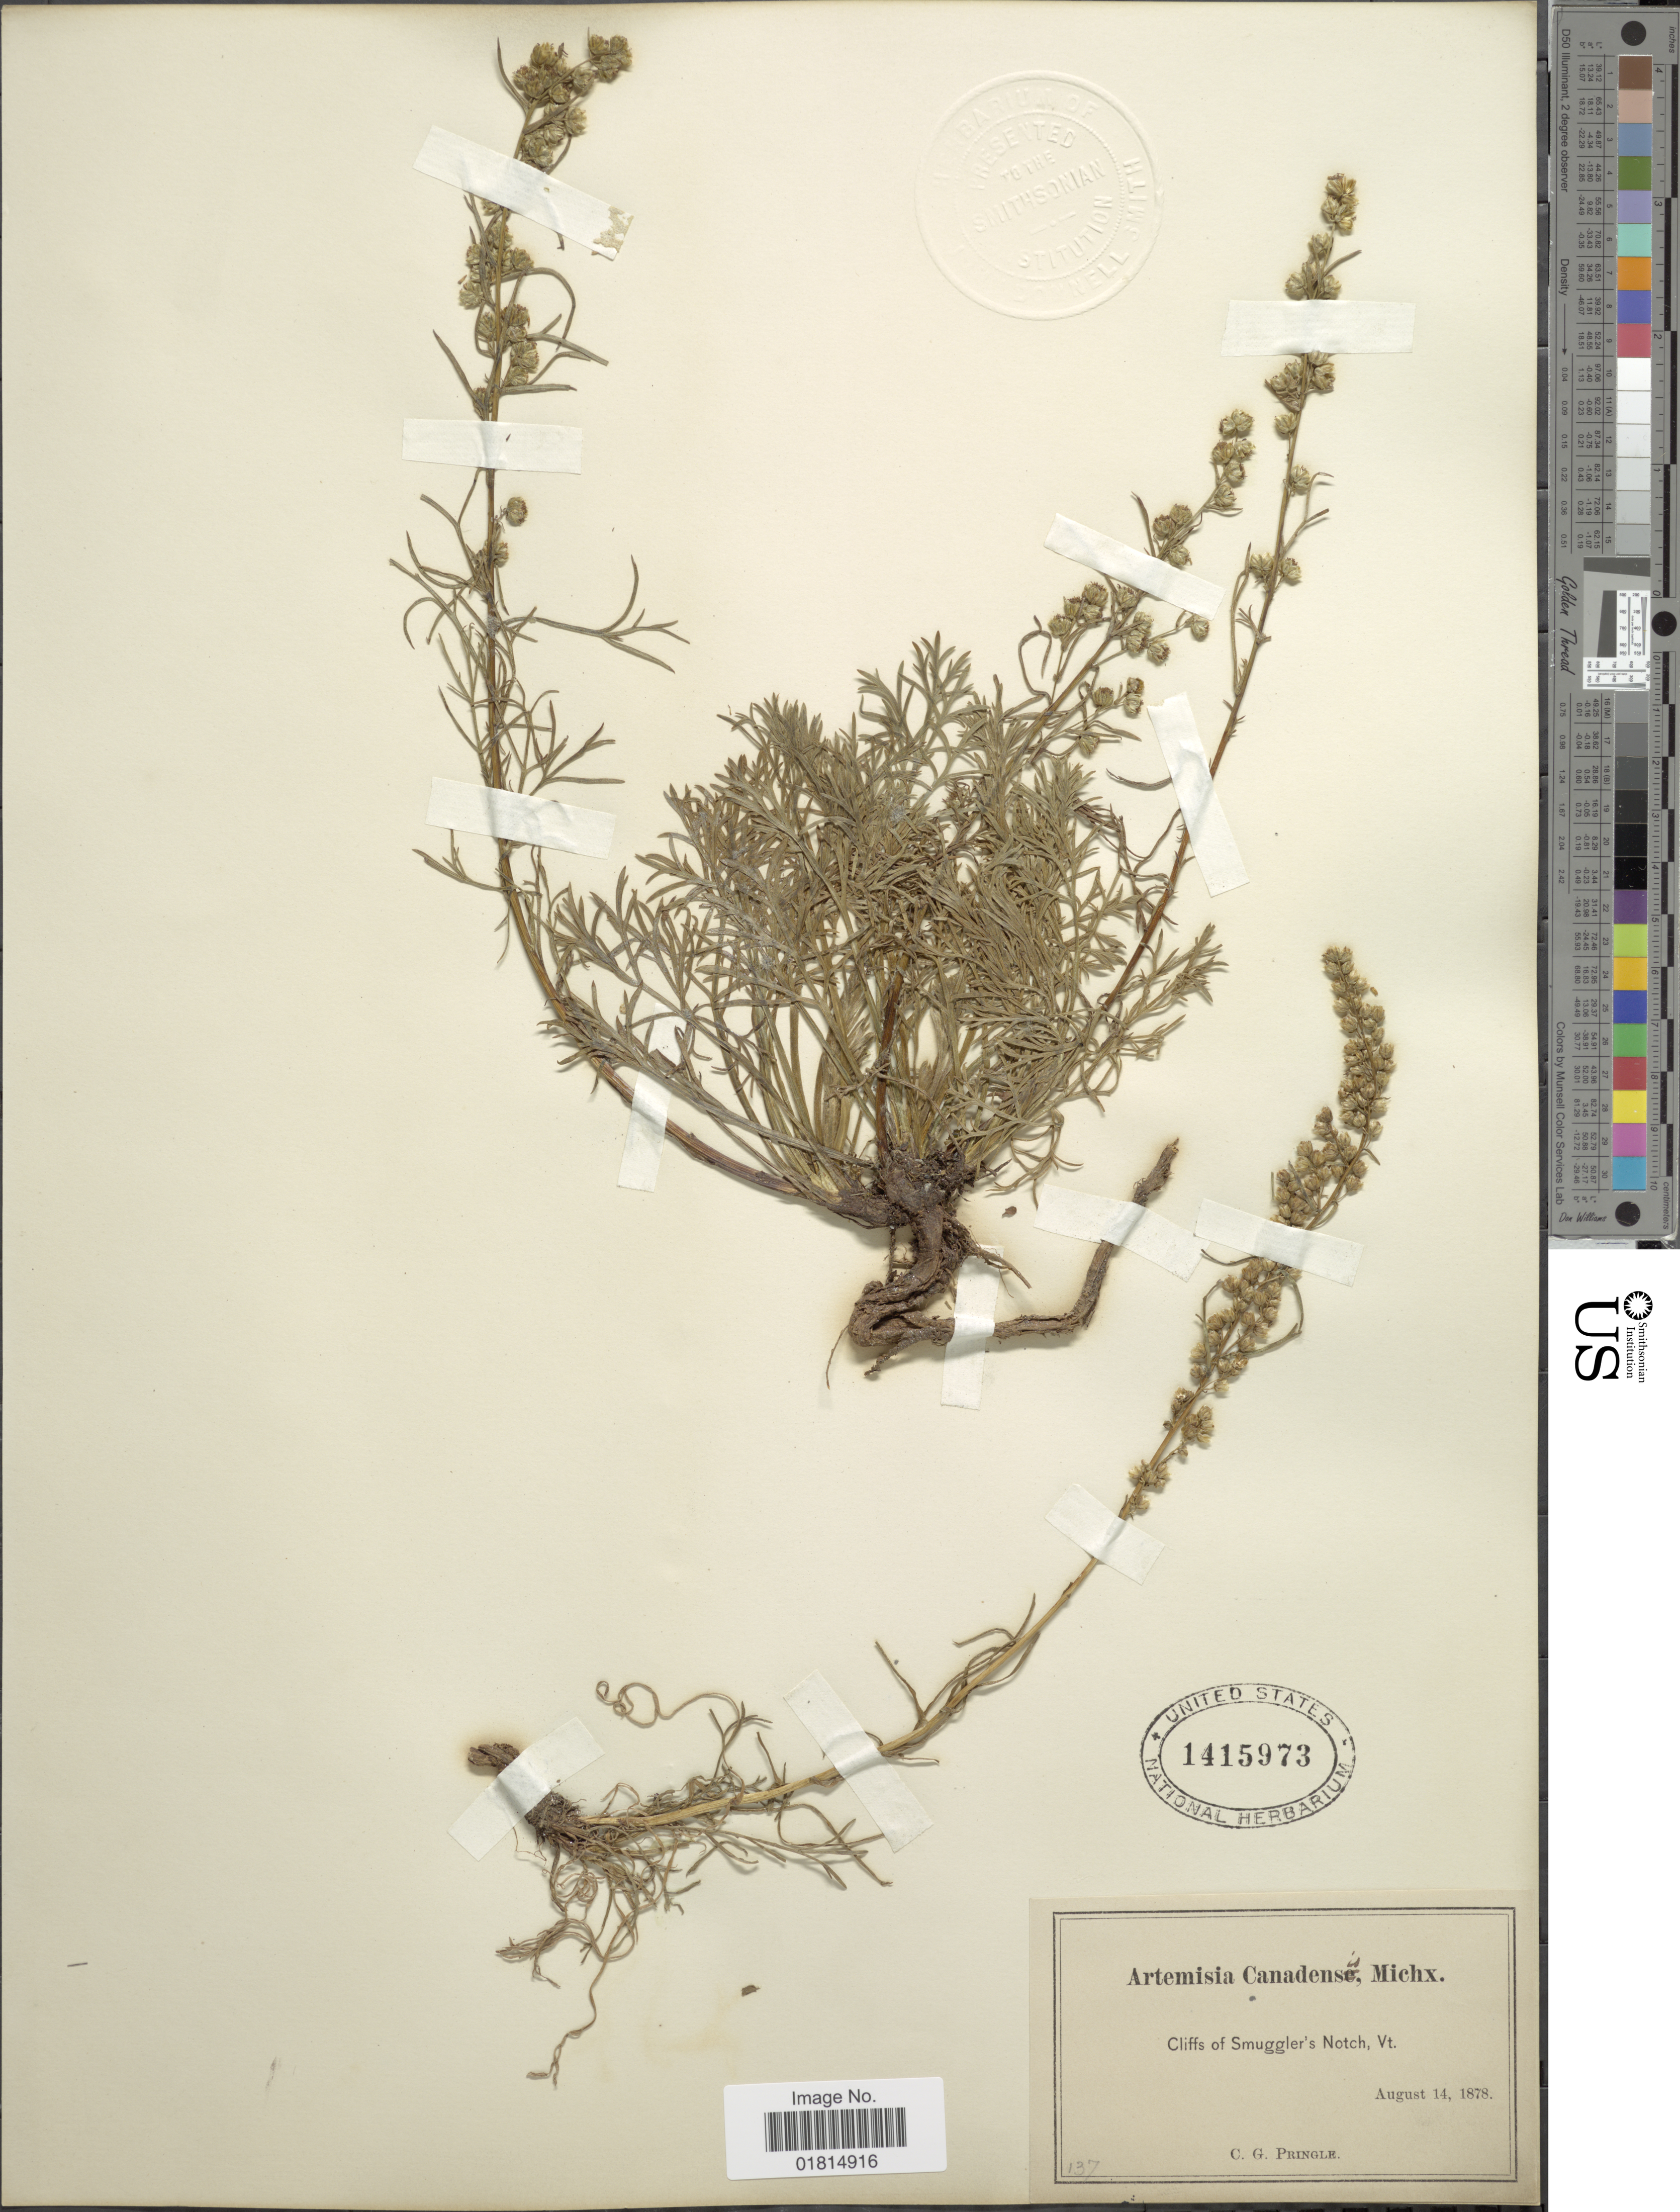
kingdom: Plantae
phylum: Tracheophyta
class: Magnoliopsida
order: Asterales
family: Asteraceae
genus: Artemisia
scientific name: Artemisia canadensis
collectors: C. G. Pringle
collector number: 137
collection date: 1878-08-14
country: United States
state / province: Vermont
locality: Cliffs of Smuggler's Notch, Vt.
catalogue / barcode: US 1415973